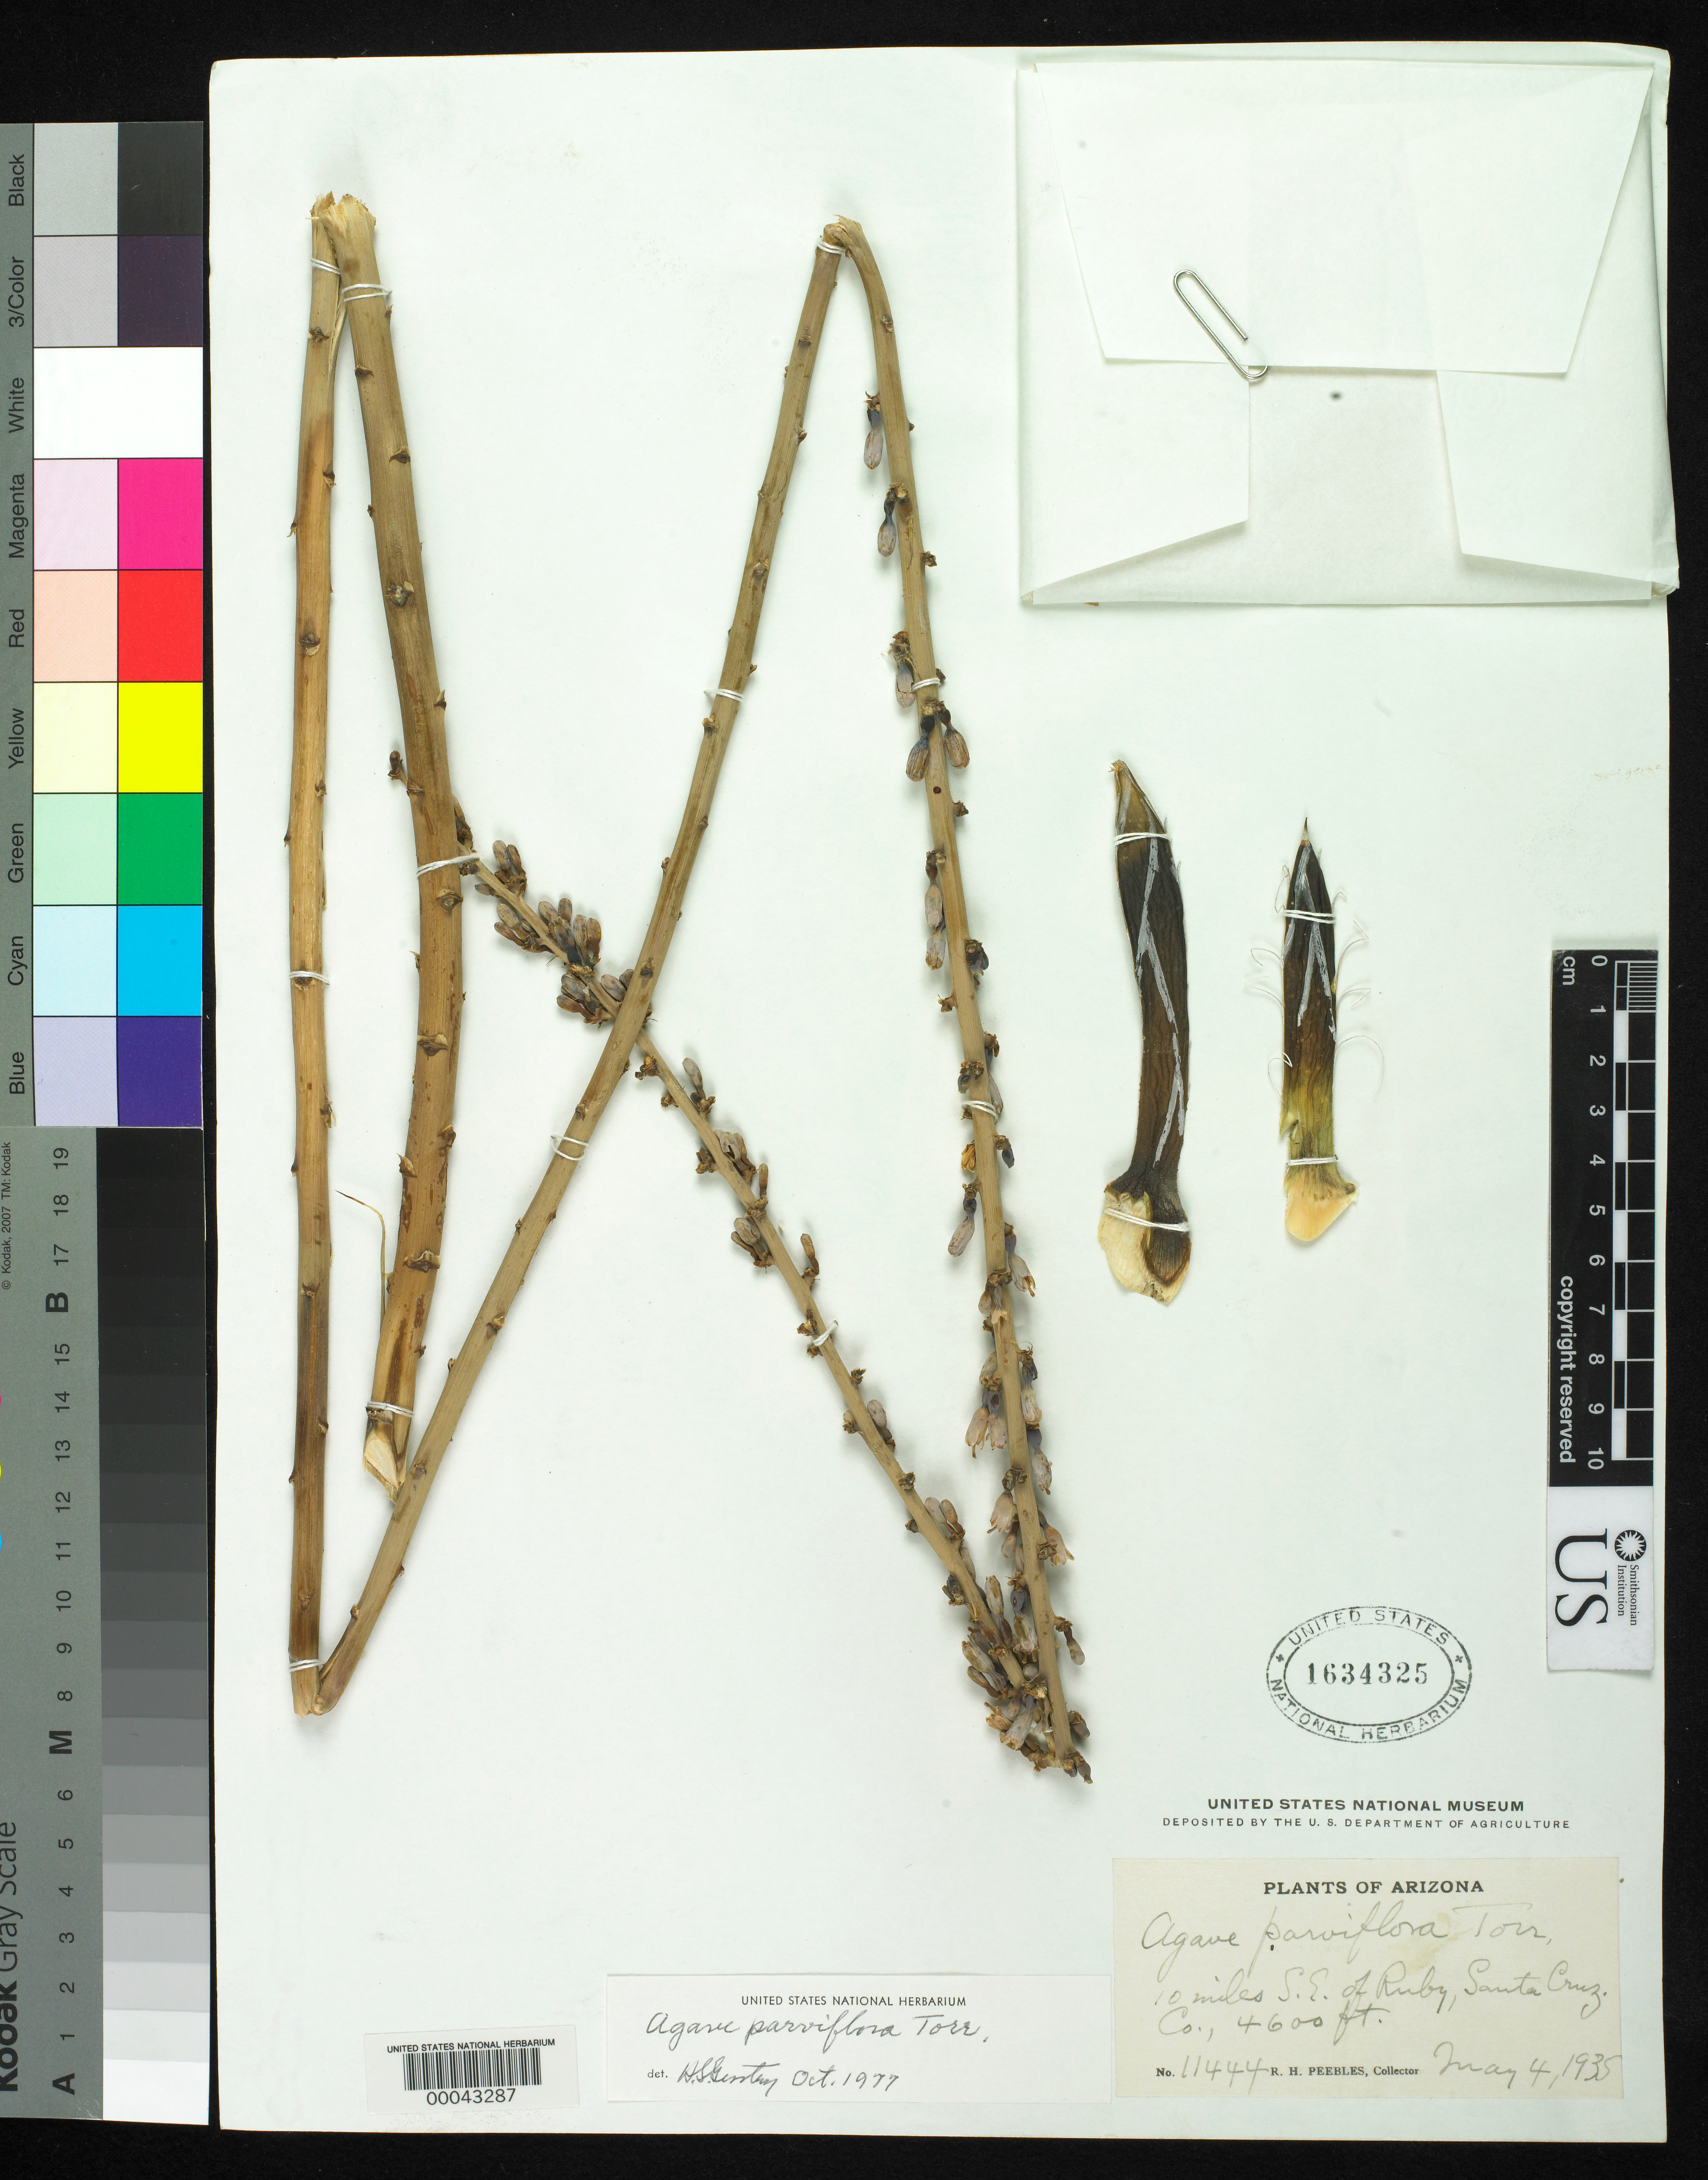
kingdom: Plantae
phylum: Tracheophyta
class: Liliopsida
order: Asparagales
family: Asparagaceae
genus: Agave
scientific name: Agave parviflora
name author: Torr. in Emory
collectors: R. H. Peebles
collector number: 11444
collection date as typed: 04 May 1935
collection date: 1935-05-04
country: United States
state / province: Arizona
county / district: Santa Cruz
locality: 10 se of ruby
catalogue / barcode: US 1634325